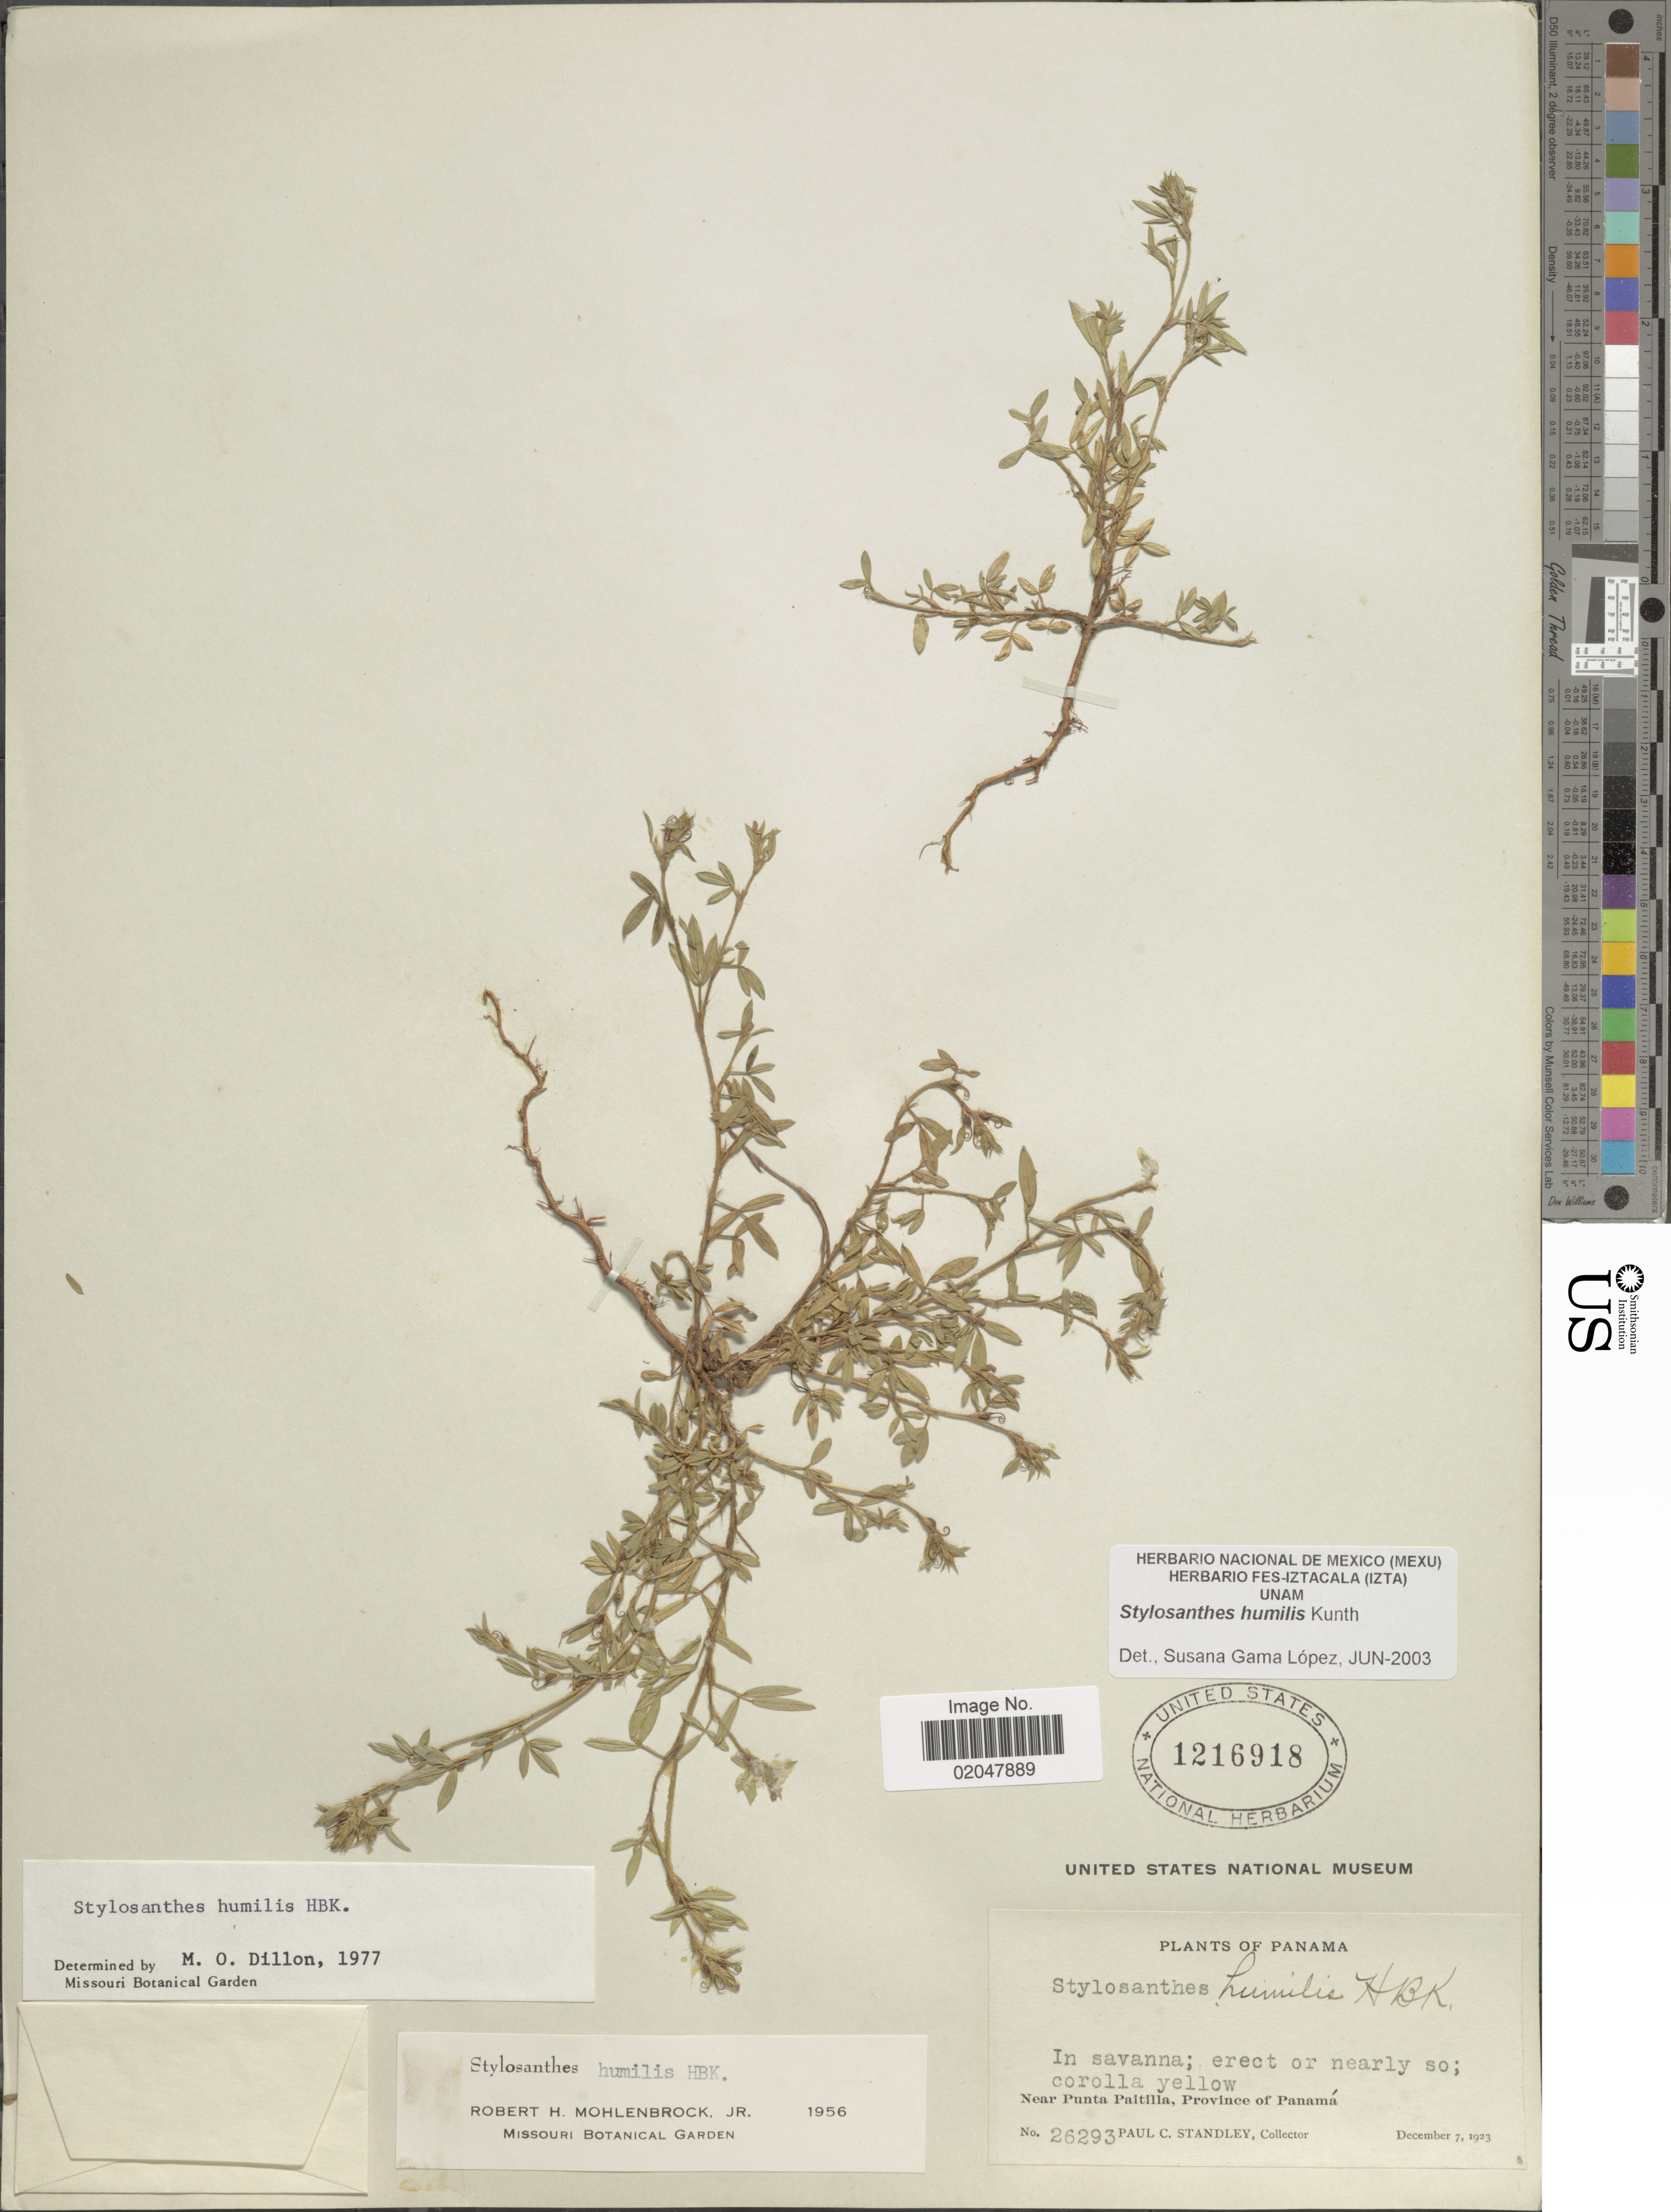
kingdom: Plantae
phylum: Tracheophyta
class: Magnoliopsida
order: Fabales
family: Fabaceae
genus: Stylosanthes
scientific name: Stylosanthes humilis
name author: Kunth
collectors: P. C. Standley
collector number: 26293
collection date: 1923-12-07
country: Panama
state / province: Panamá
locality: Near Punta Paitilla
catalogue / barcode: US 1216918